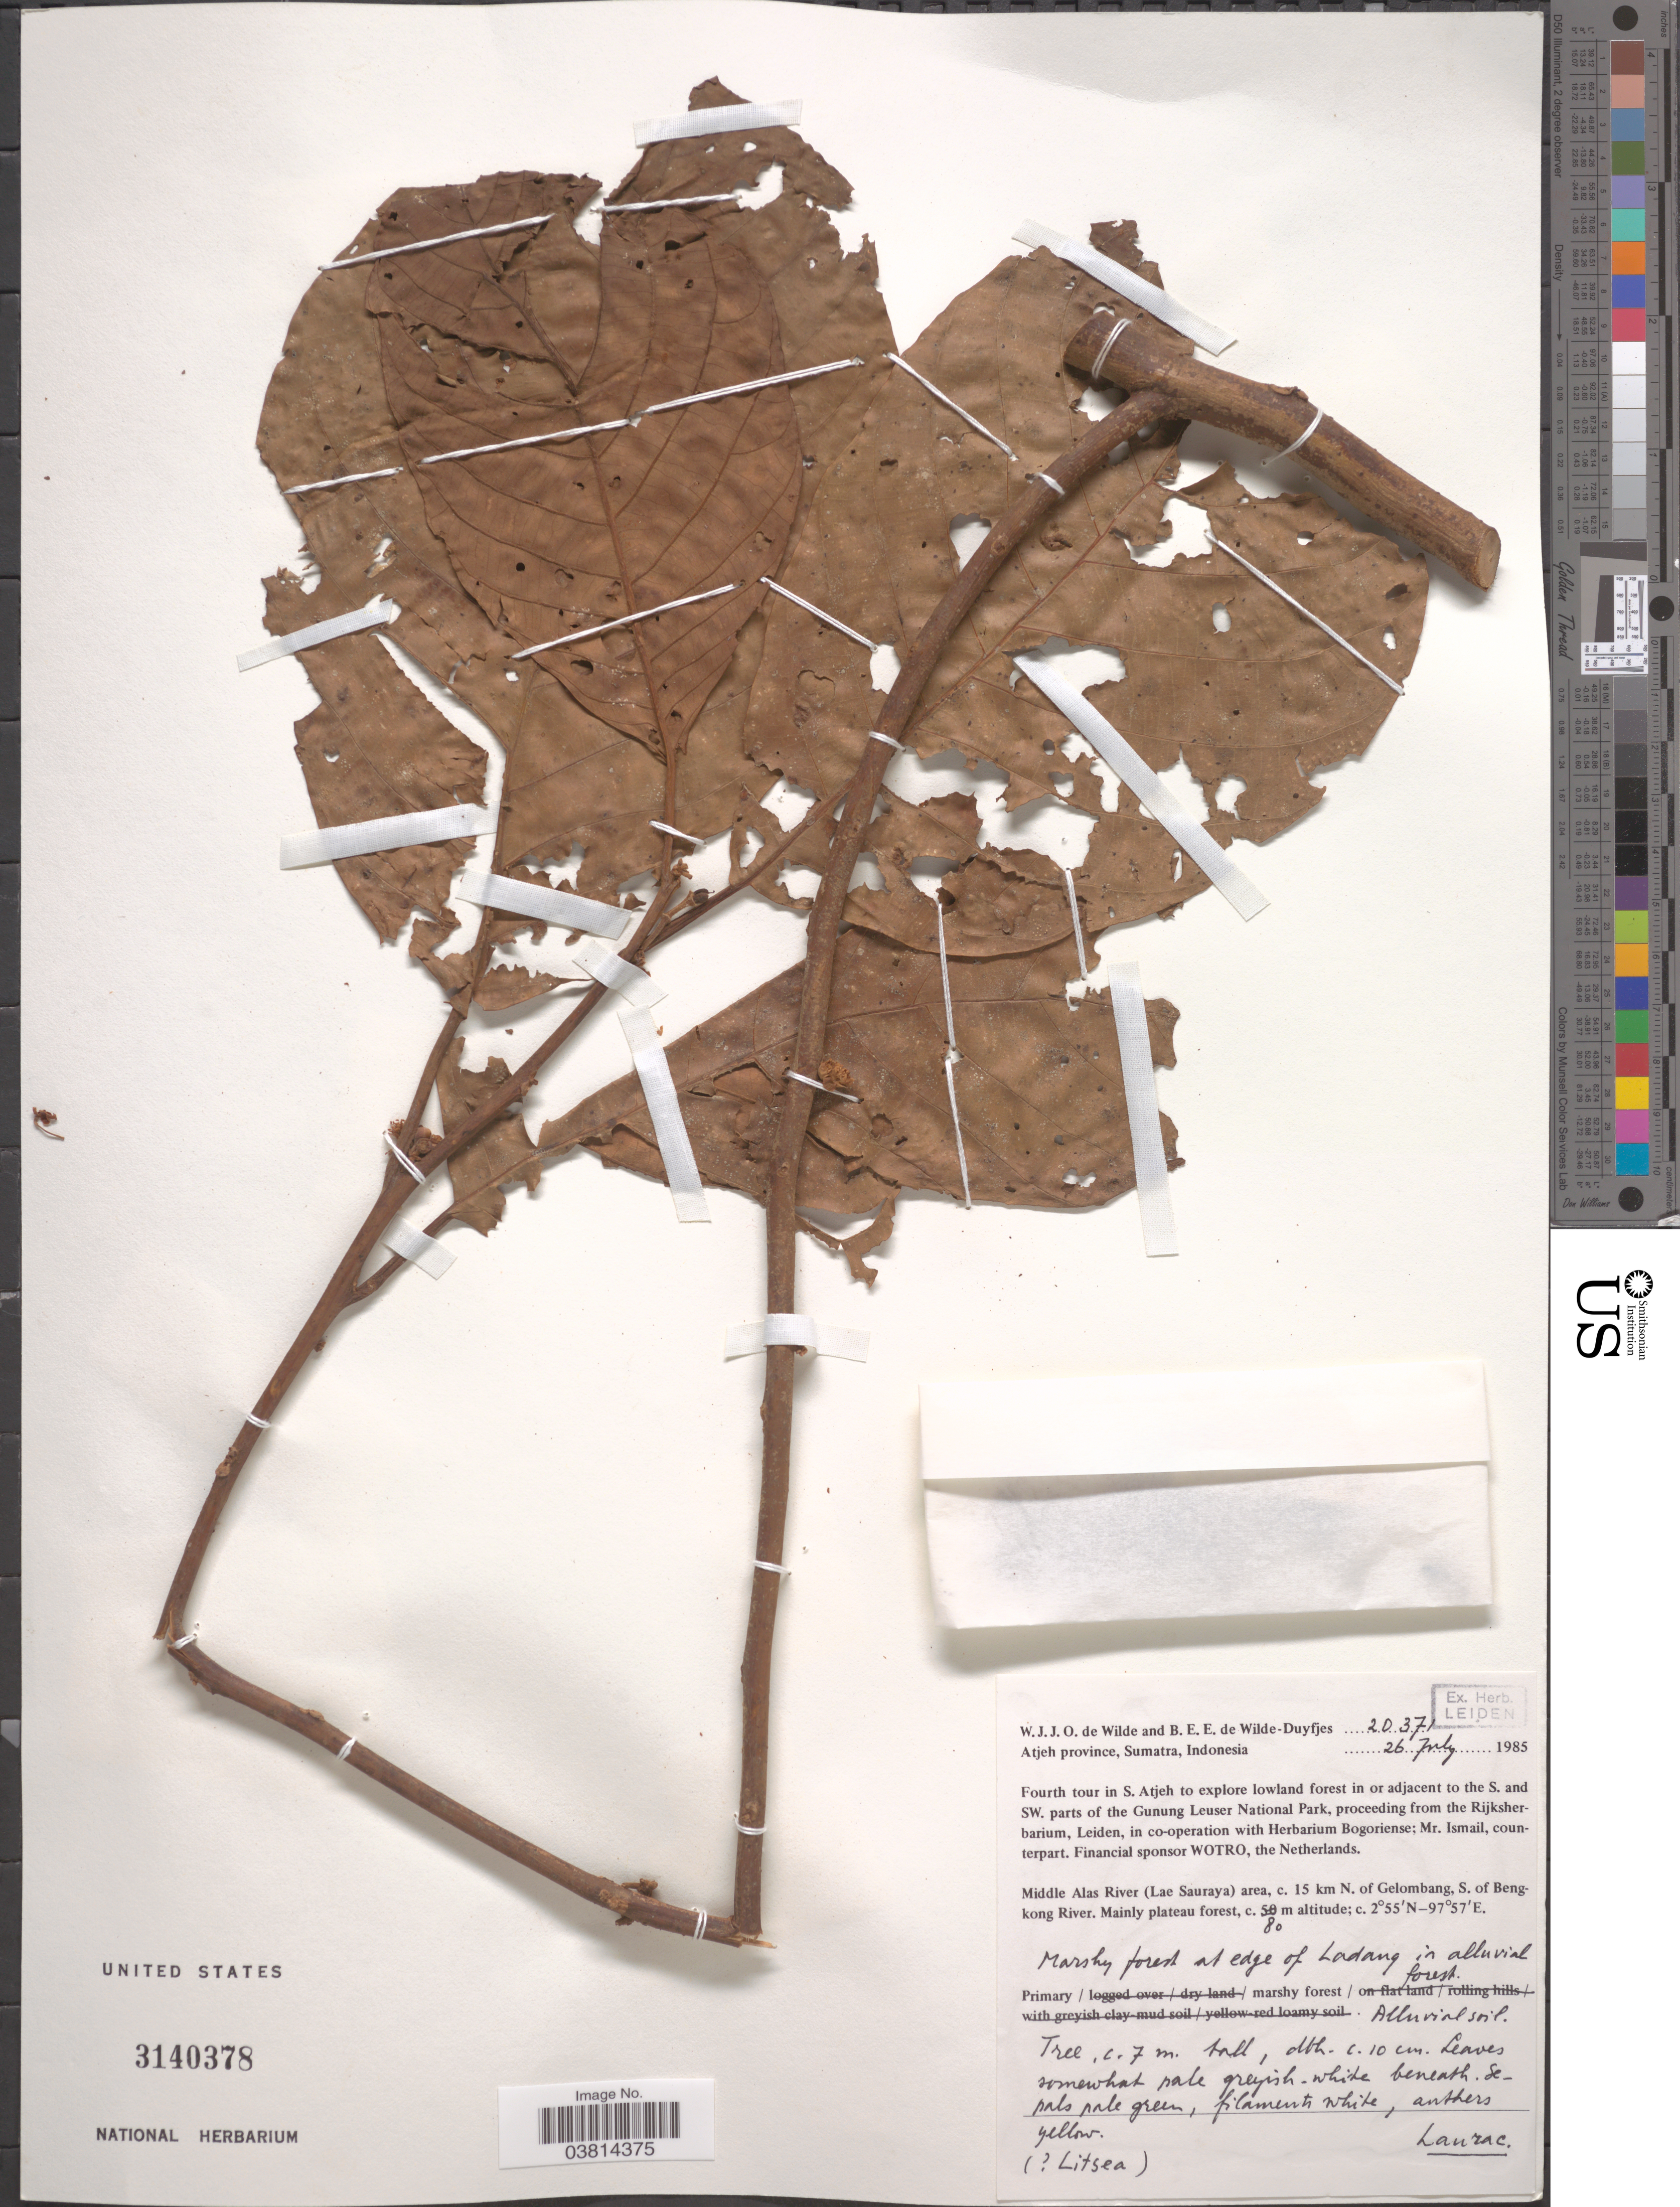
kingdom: Plantae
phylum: Tracheophyta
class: Magnoliopsida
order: Laurales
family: Lauraceae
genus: Litsea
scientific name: Litsea sp.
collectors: W. J. de Wilde & B. E. de Wilde-Duyfjes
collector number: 20371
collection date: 1985-07-26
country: Indonesia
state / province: Sumatra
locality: Atjeh province. Fourth tour in S. Atjeh to explore lowland forest in or adjacent to the S. and SW. parts of the Gunung Leuser National Park. Middle Alas River (Lae Sauraya) area, c. 15 km N. of Gelombang, S. of Beng-kong River. Marshy forest at edge of Ladang on alluvuial forest.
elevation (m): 80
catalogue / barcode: US 3140378